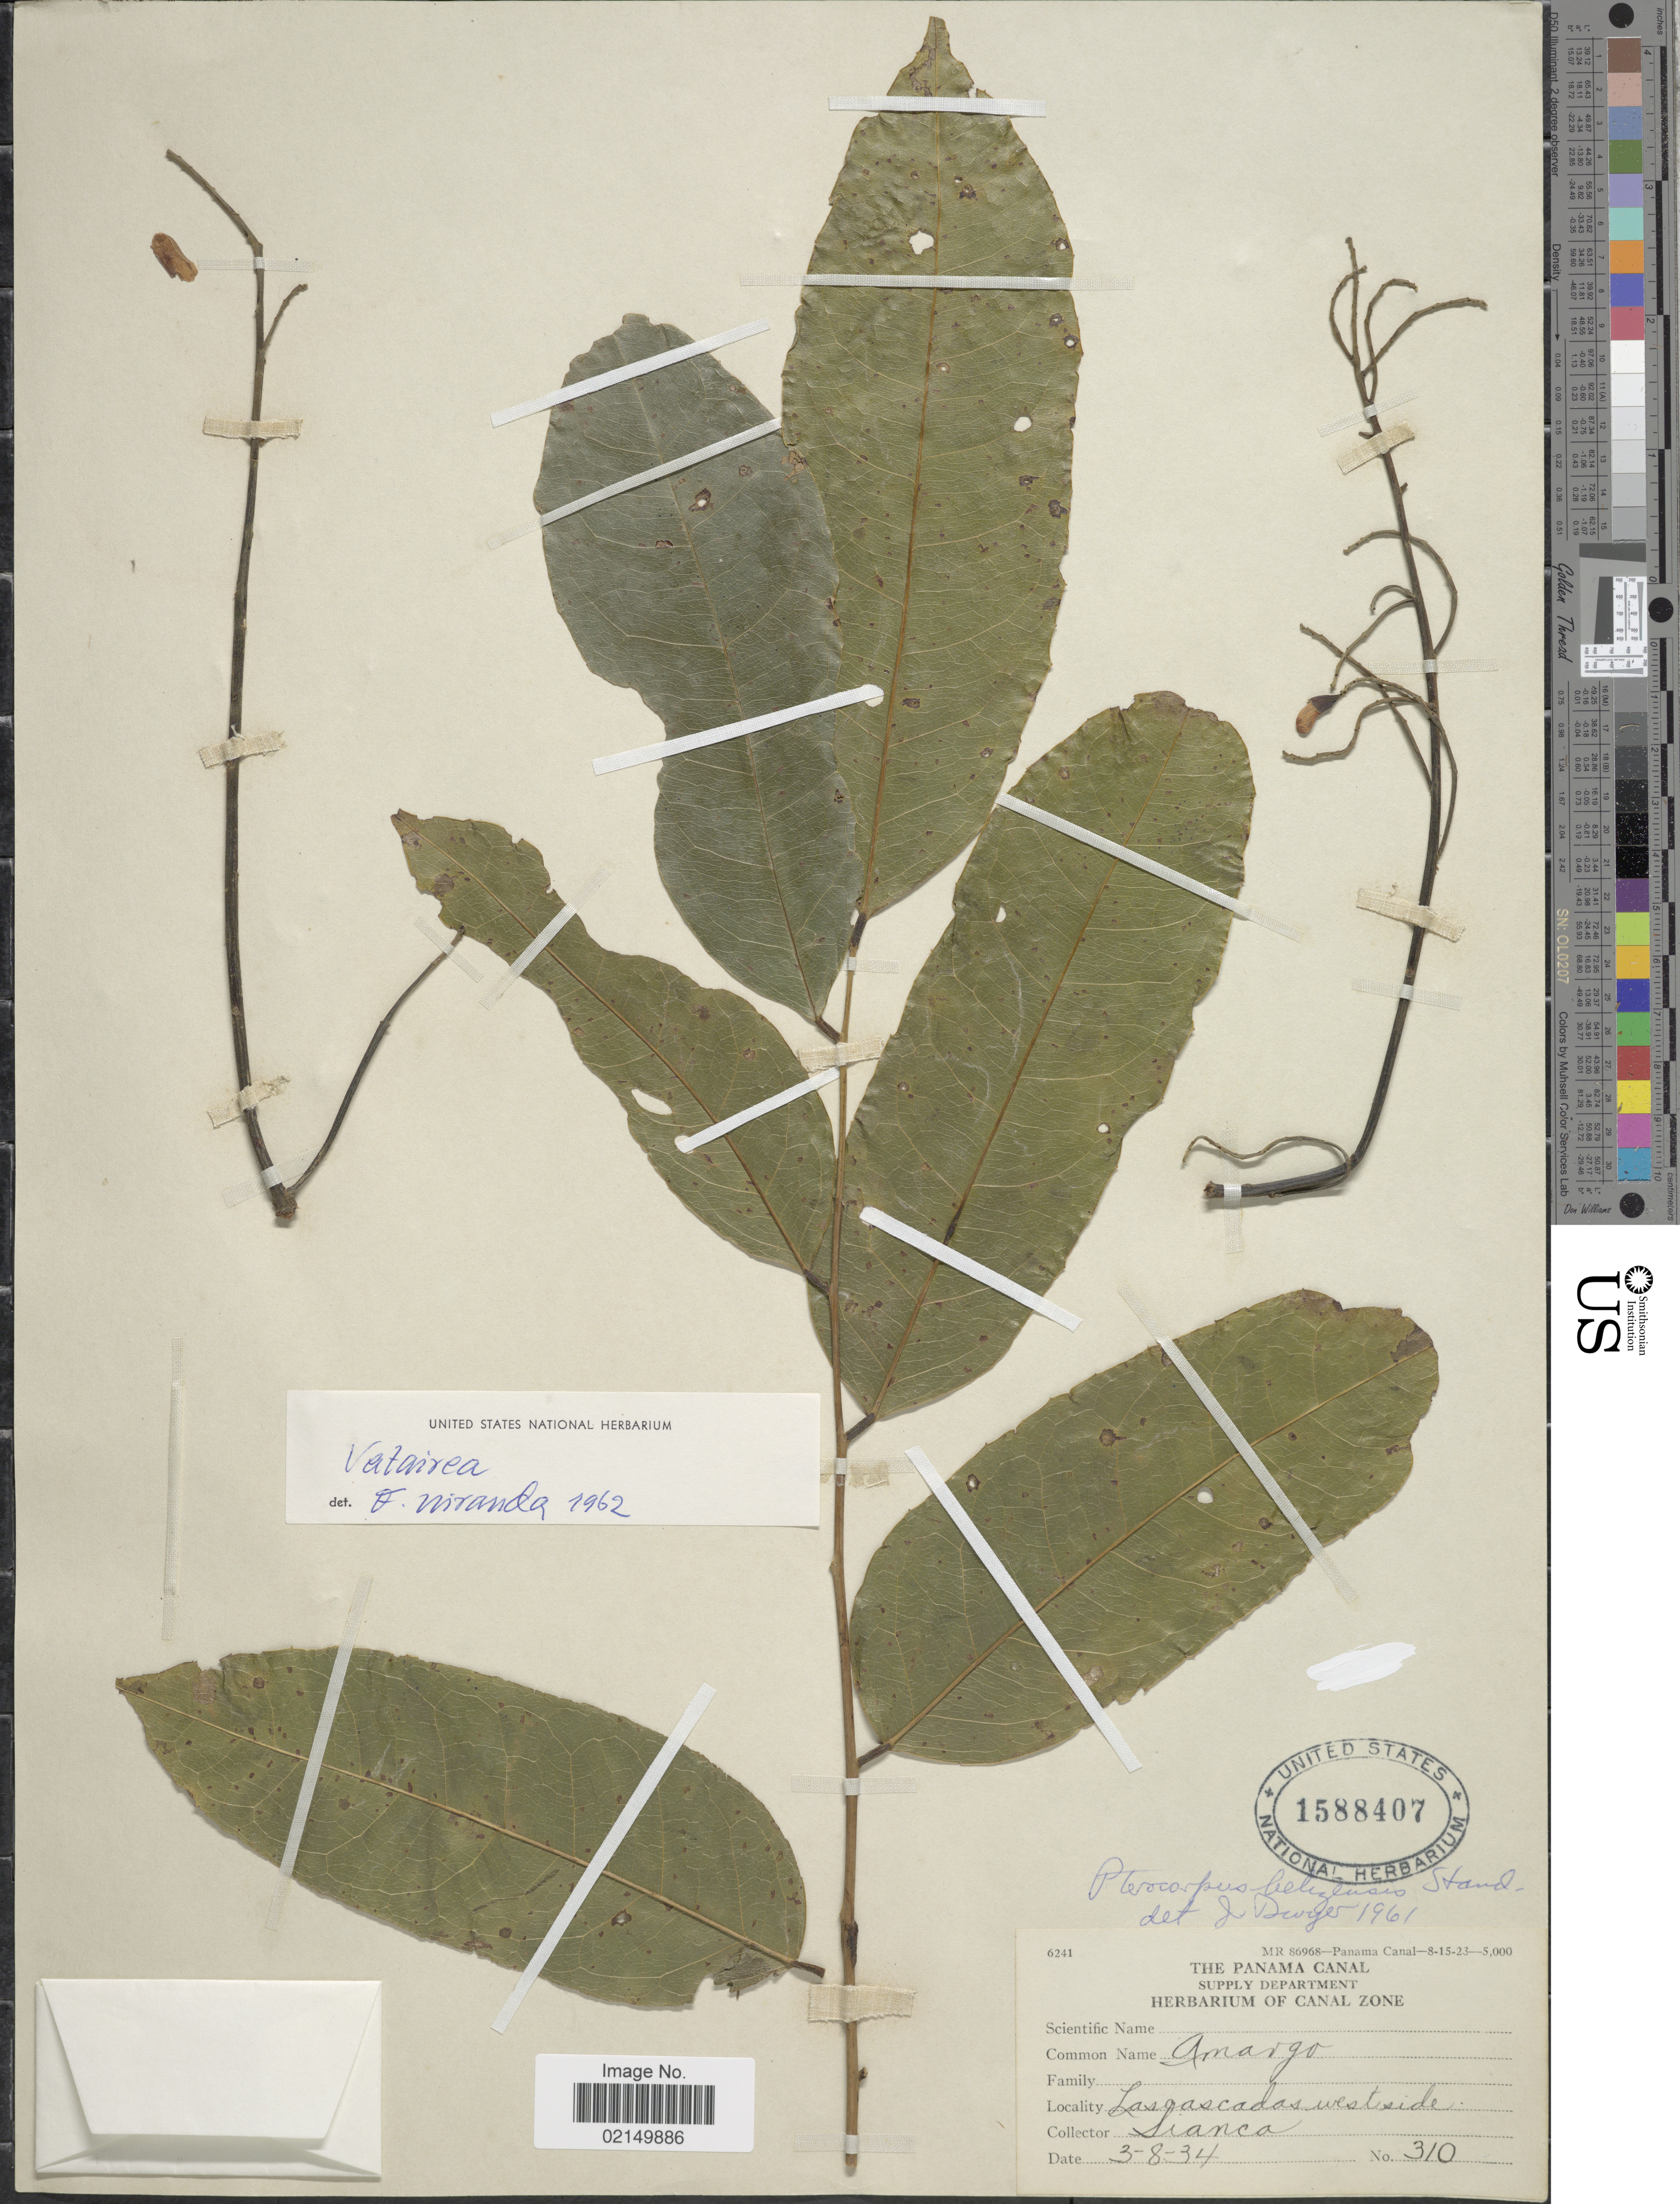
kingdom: Plantae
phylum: Tracheophyta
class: Magnoliopsida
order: Fabales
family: Fabaceae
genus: Vatairea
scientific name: Vatairea lundellii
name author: (Standl.) Killip ex Record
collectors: Sianca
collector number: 310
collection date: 1934-08-03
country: Panama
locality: The Panama Canal, Las cascadas west side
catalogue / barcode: US 1588407